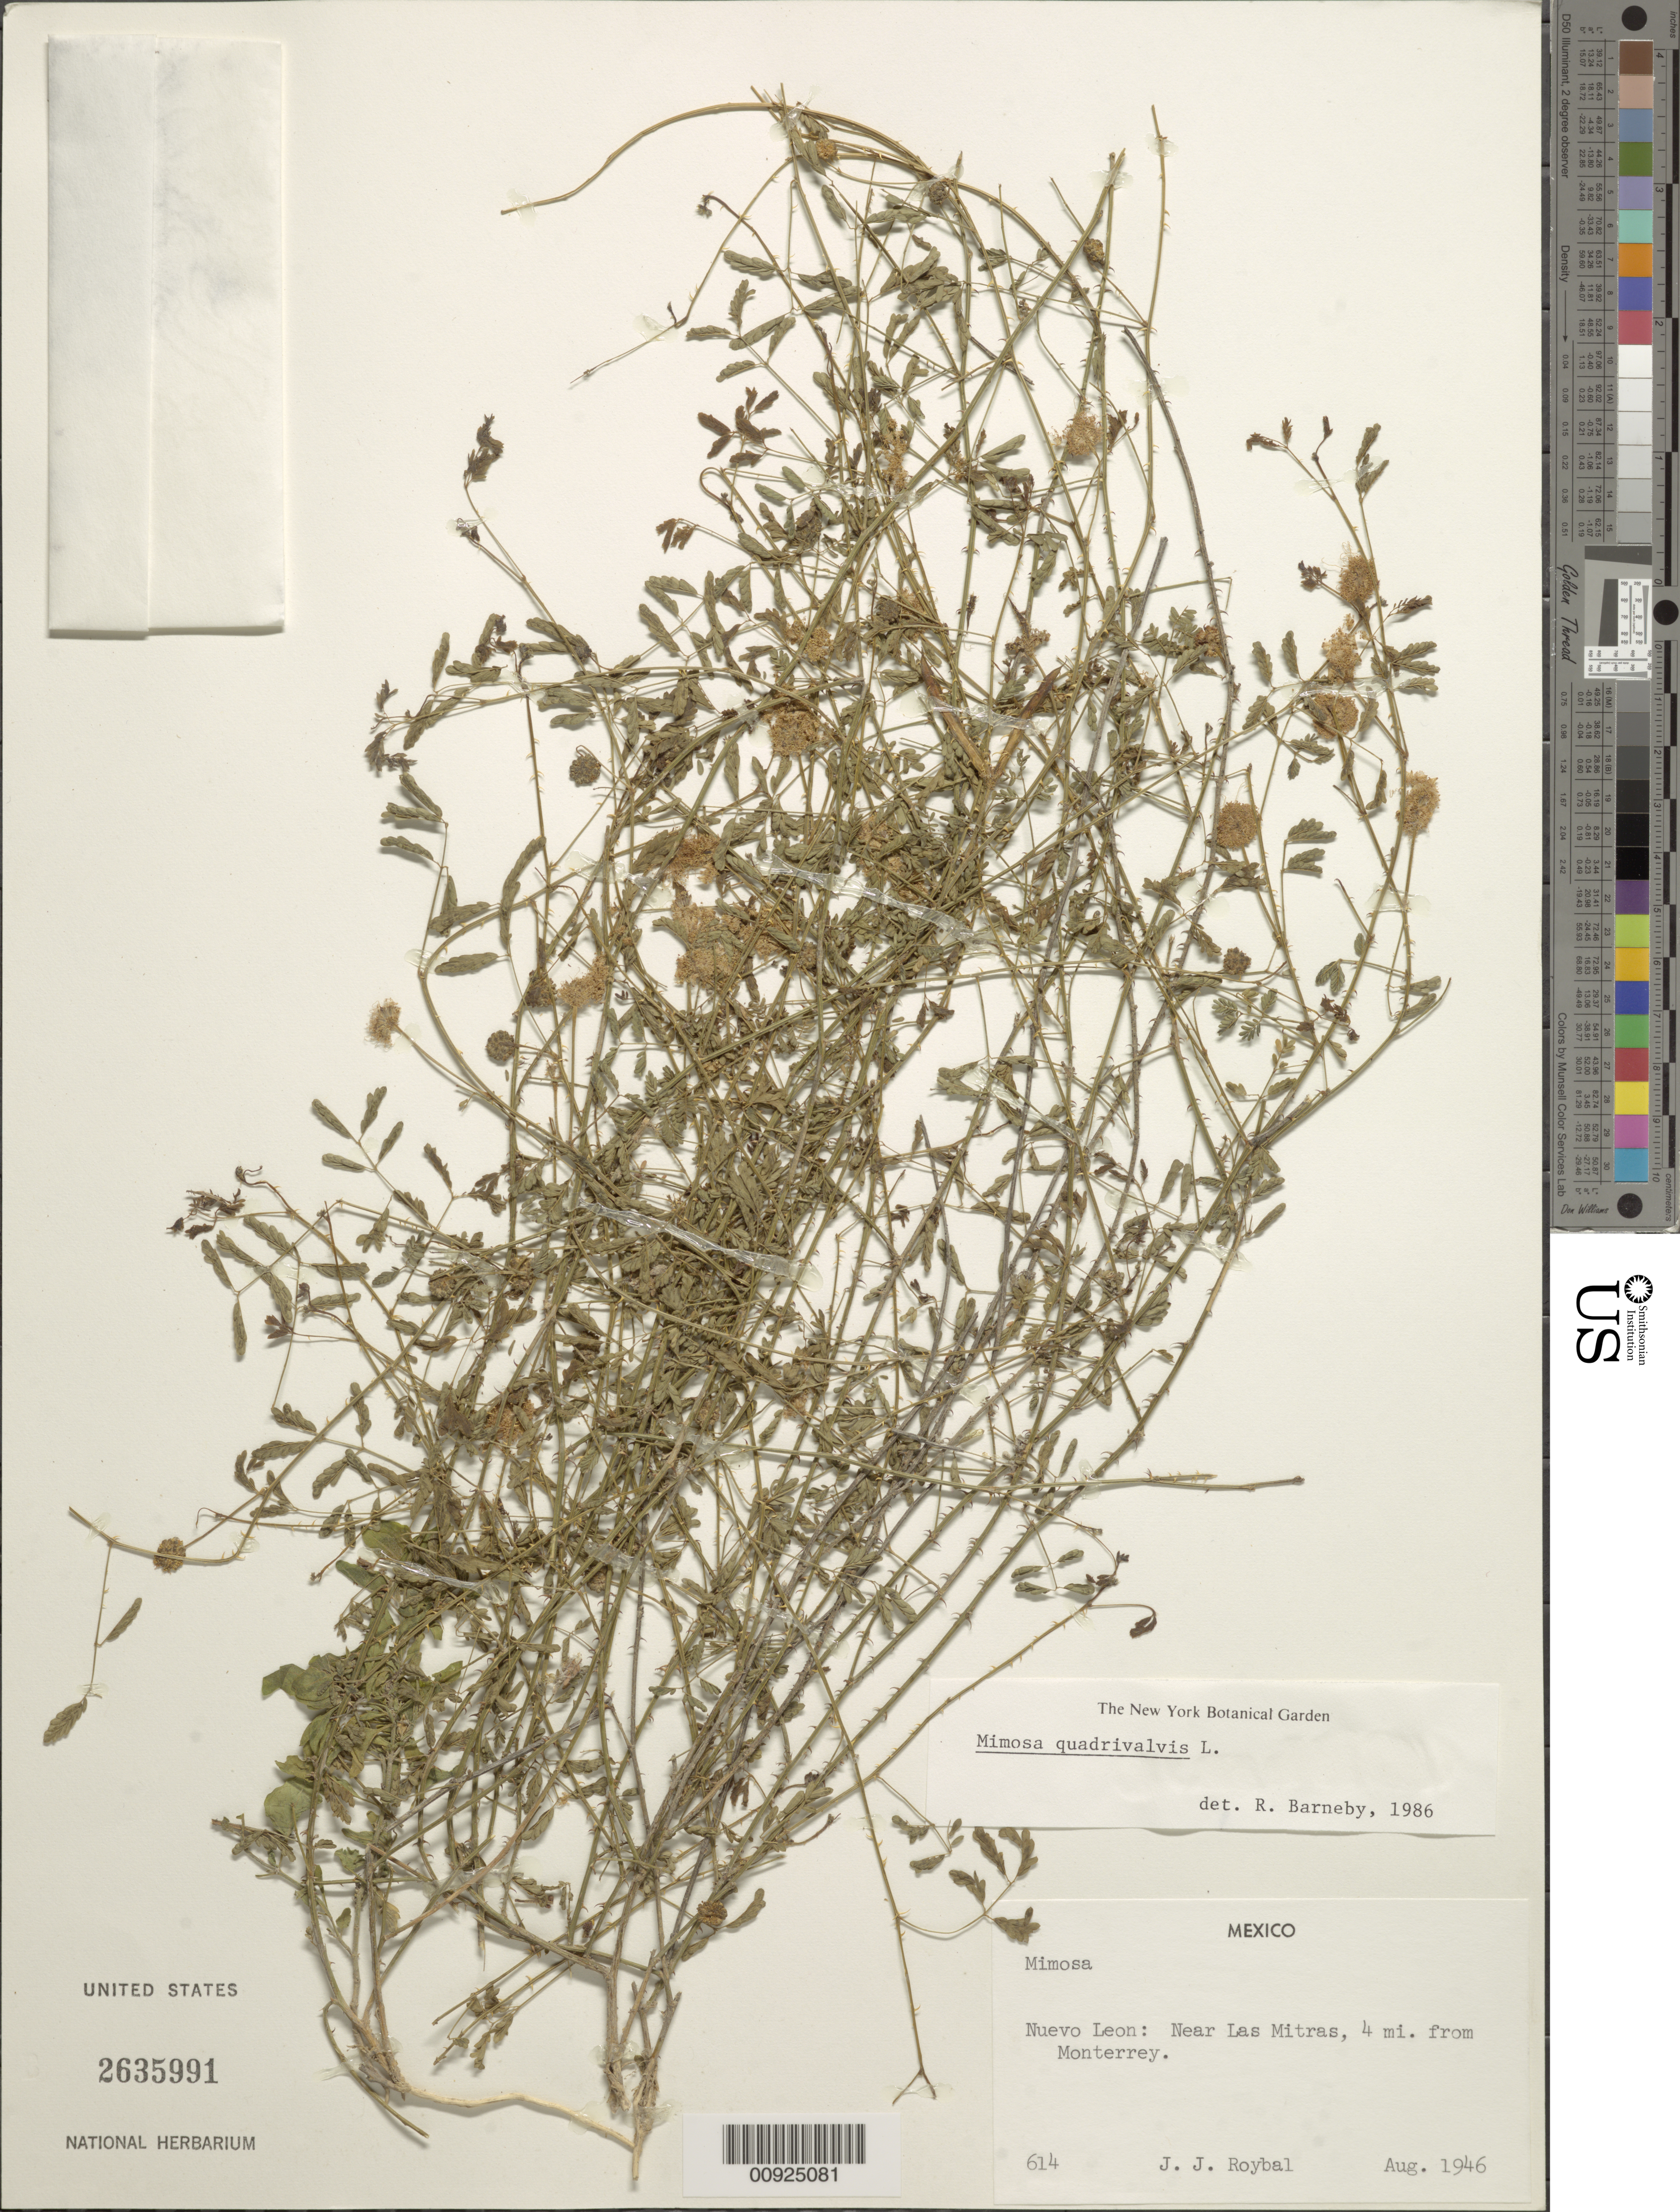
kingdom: Plantae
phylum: Tracheophyta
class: Magnoliopsida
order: Fabales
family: Fabaceae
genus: Mimosa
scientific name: Mimosa quadrivalvis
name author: L.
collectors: J. J. Roybal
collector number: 614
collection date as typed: Aug 1946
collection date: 1946-08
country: Mexico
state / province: Nuevo León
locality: Nuevo León: Near Las Mitras, 4 mi. from Monterrey.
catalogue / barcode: US 2635991